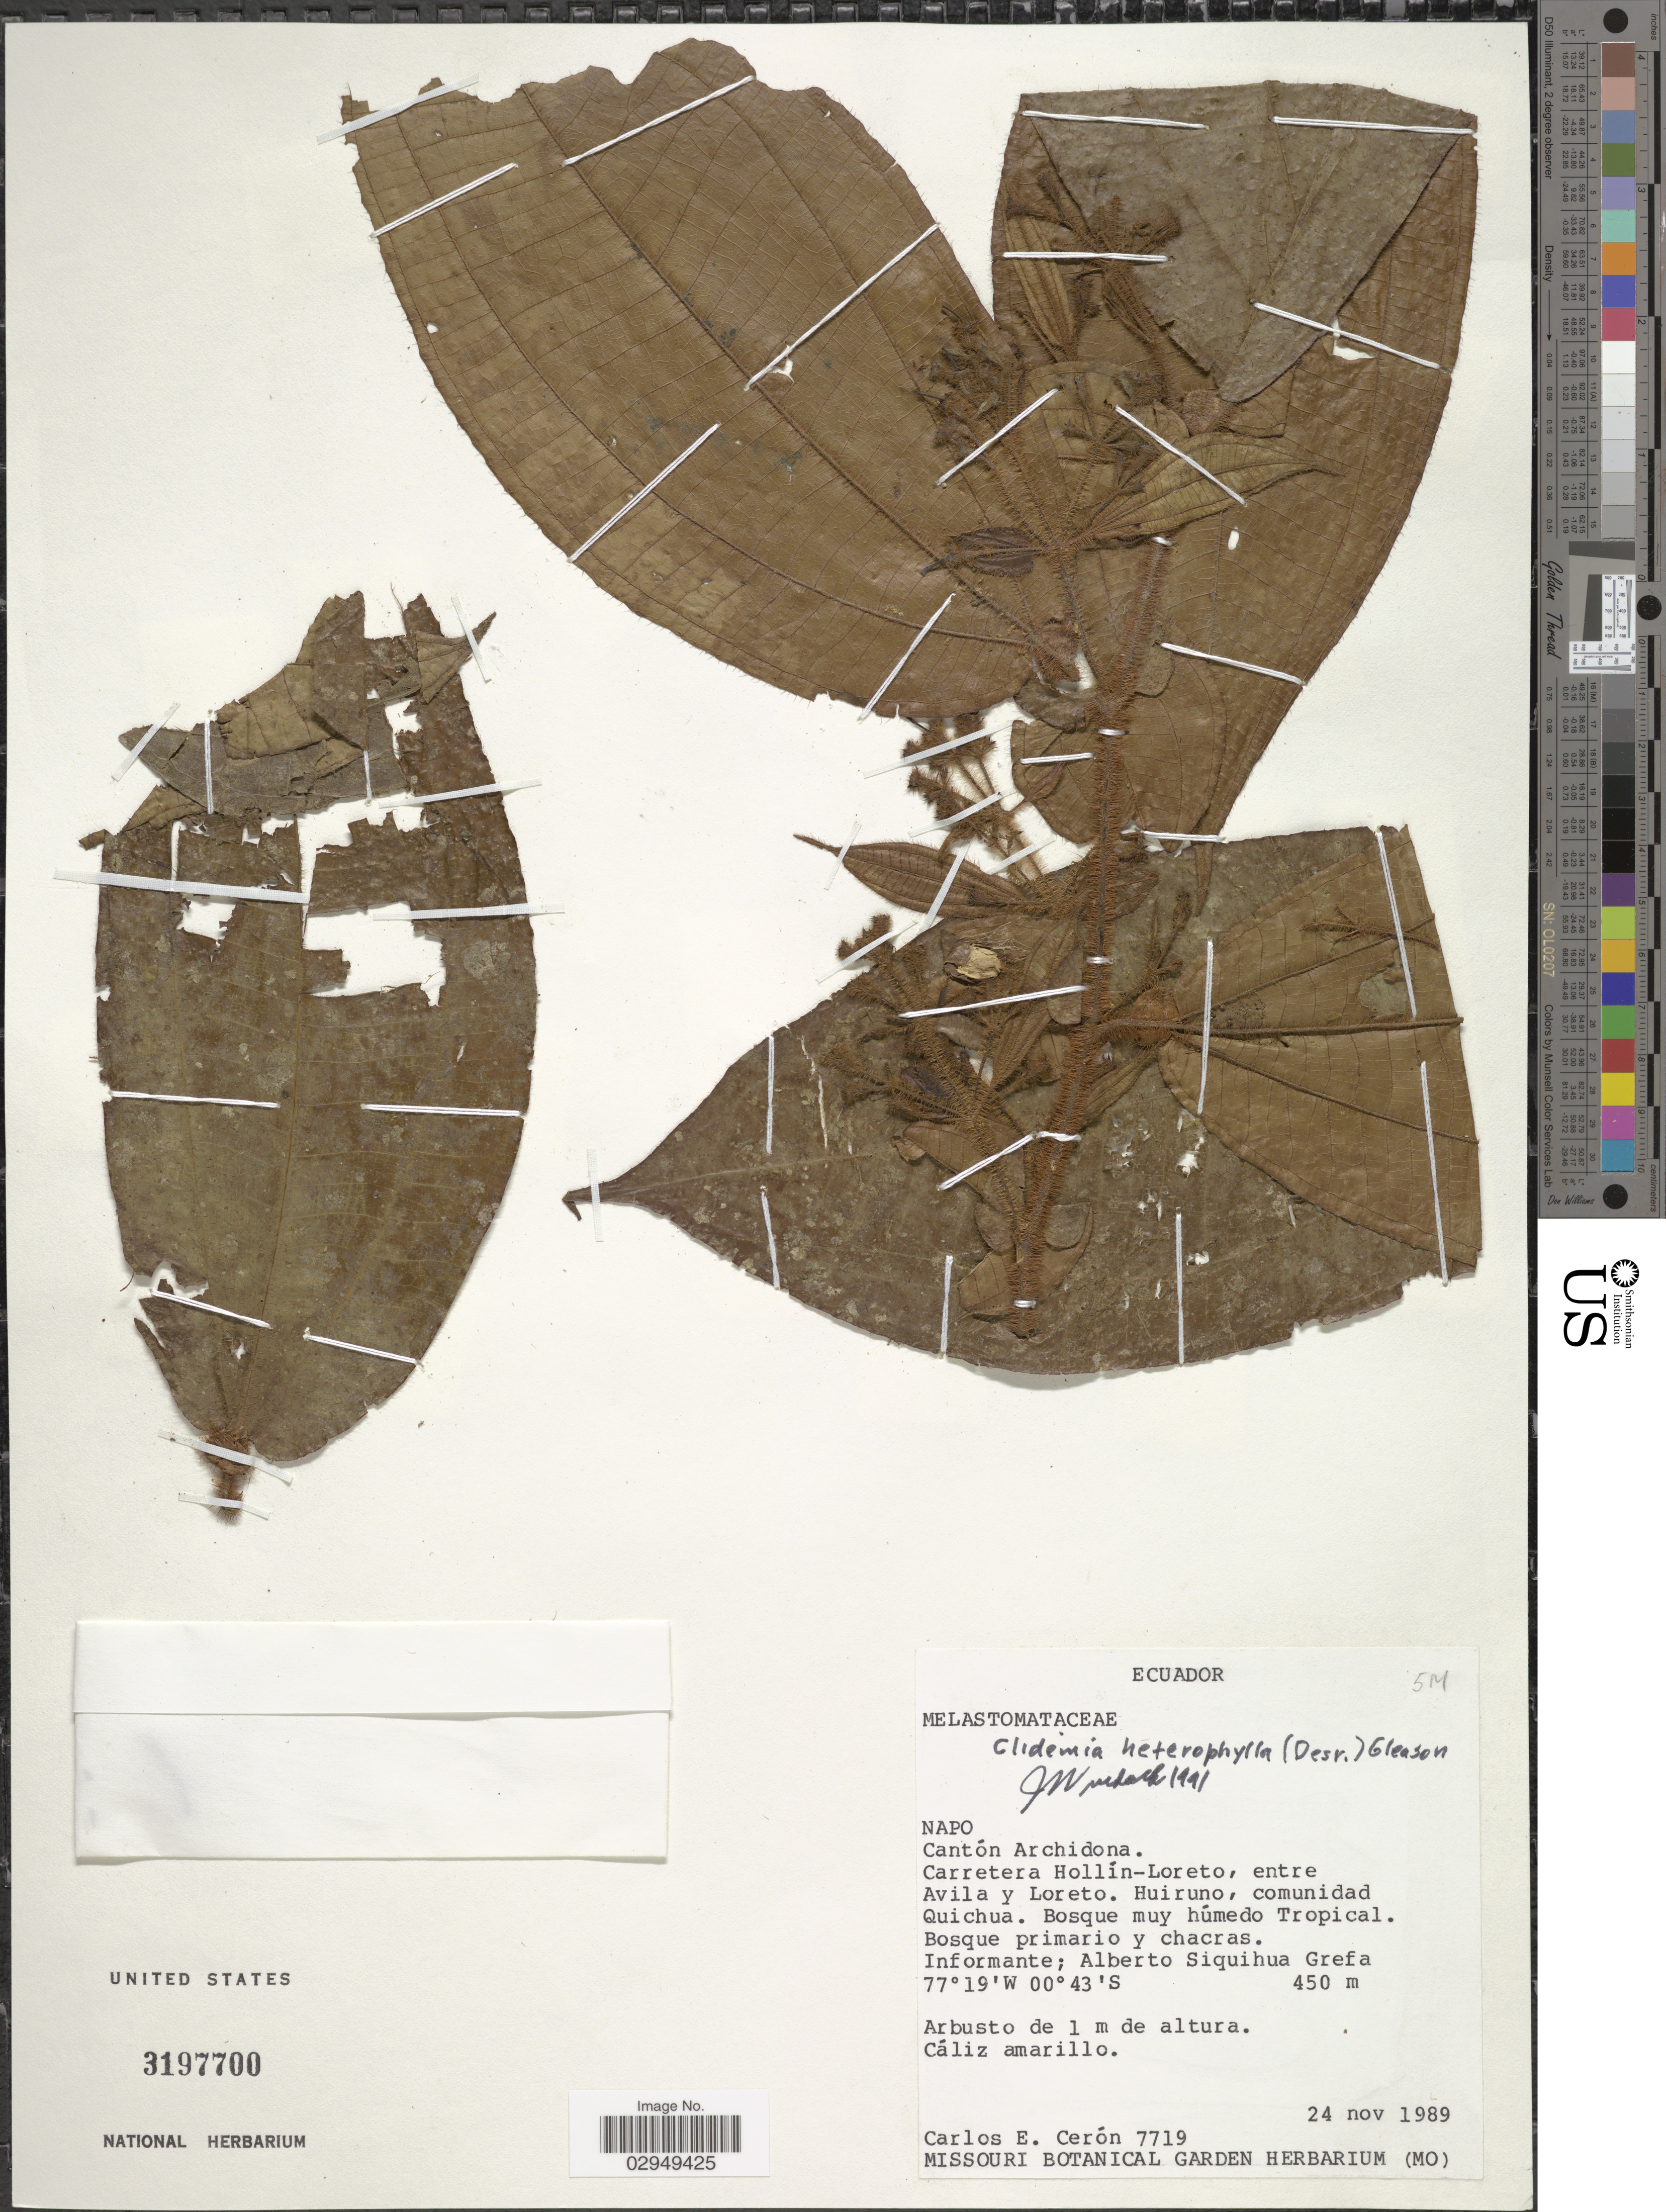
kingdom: Plantae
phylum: Tracheophyta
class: Magnoliopsida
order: Myrtales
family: Melastomataceae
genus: Clidemia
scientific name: Clidemia heterophylla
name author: Steud.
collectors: C. E. Cerón M.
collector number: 7719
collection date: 1989-11-24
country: Ecuador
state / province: Napo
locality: Napo. Cantón Archidona. Carretera Hollín-Loreto, entre Avila y Loreto. Huiruno, comunidad Quichua.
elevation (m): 450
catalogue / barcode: US 3197700